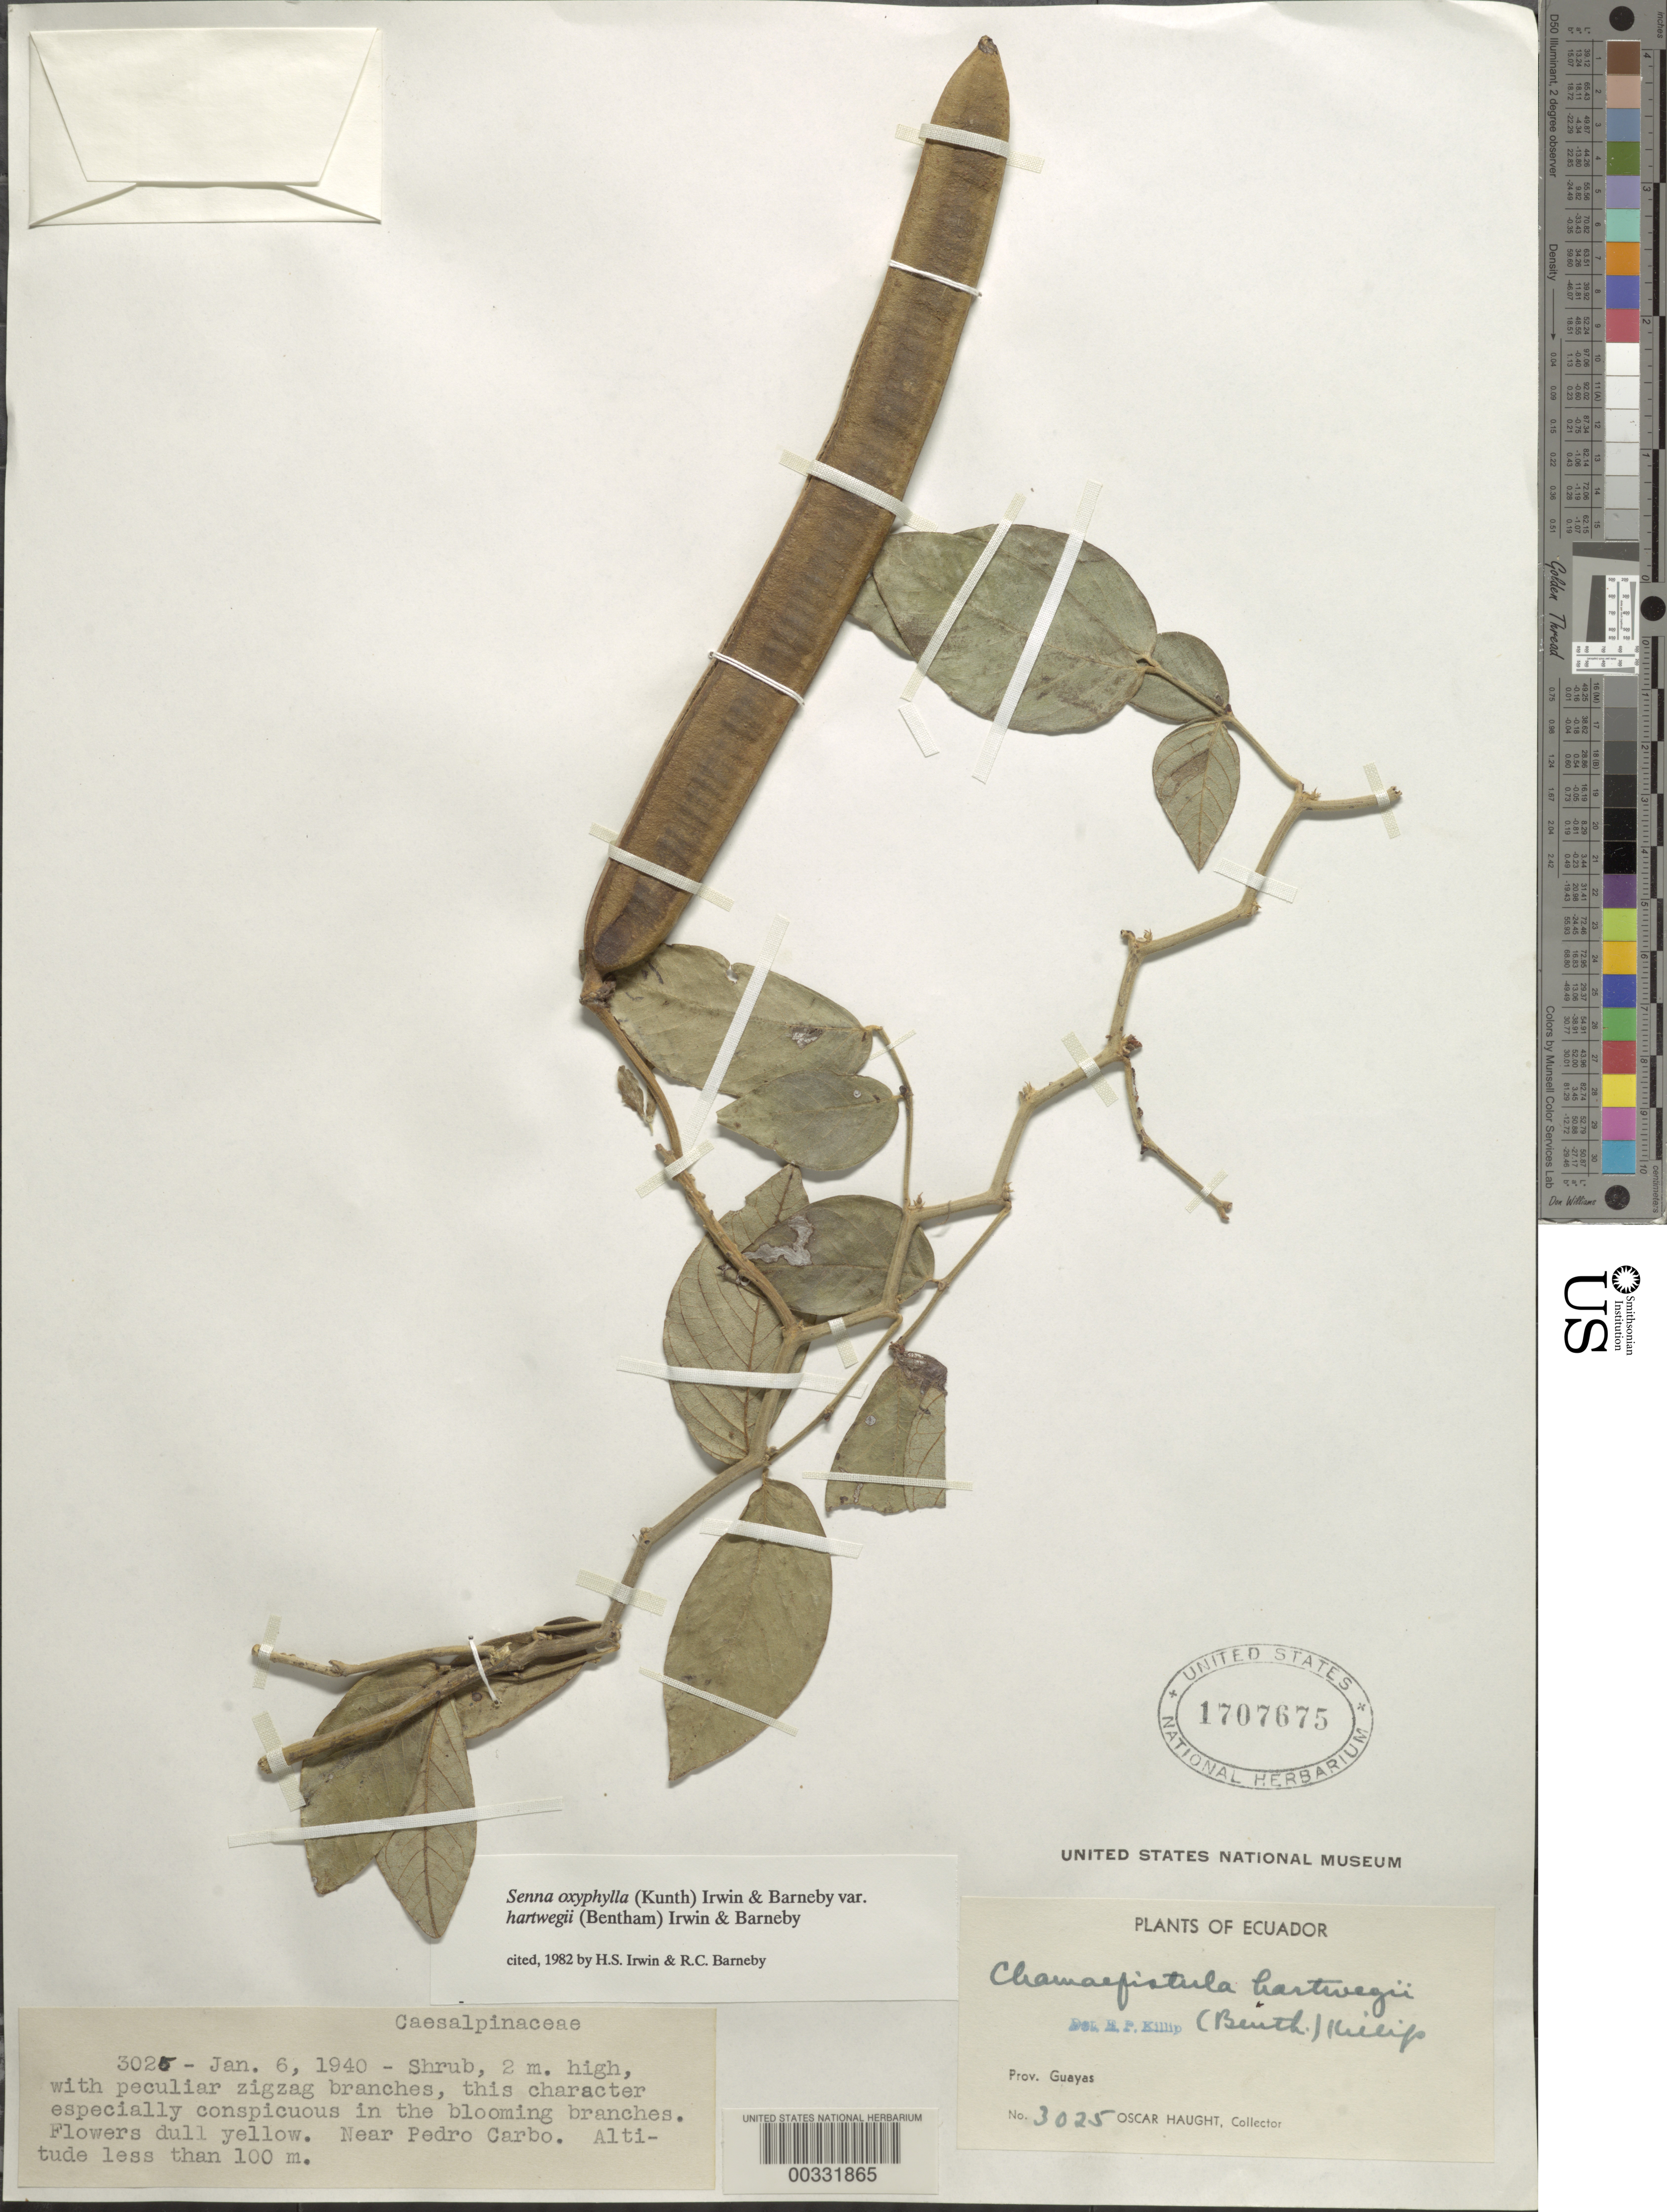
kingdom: Plantae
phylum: Tracheophyta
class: Magnoliopsida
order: Fabales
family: Fabaceae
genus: Senna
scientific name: Senna oxyphylla var. hartwegii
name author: (Benth.) H.S. Irwin & Barneby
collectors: O. L. Haught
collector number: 3025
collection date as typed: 06 Jan 1940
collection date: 1940-01-06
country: Ecuador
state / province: Guayas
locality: Near Pedro Carbo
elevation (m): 100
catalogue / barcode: US 1707675